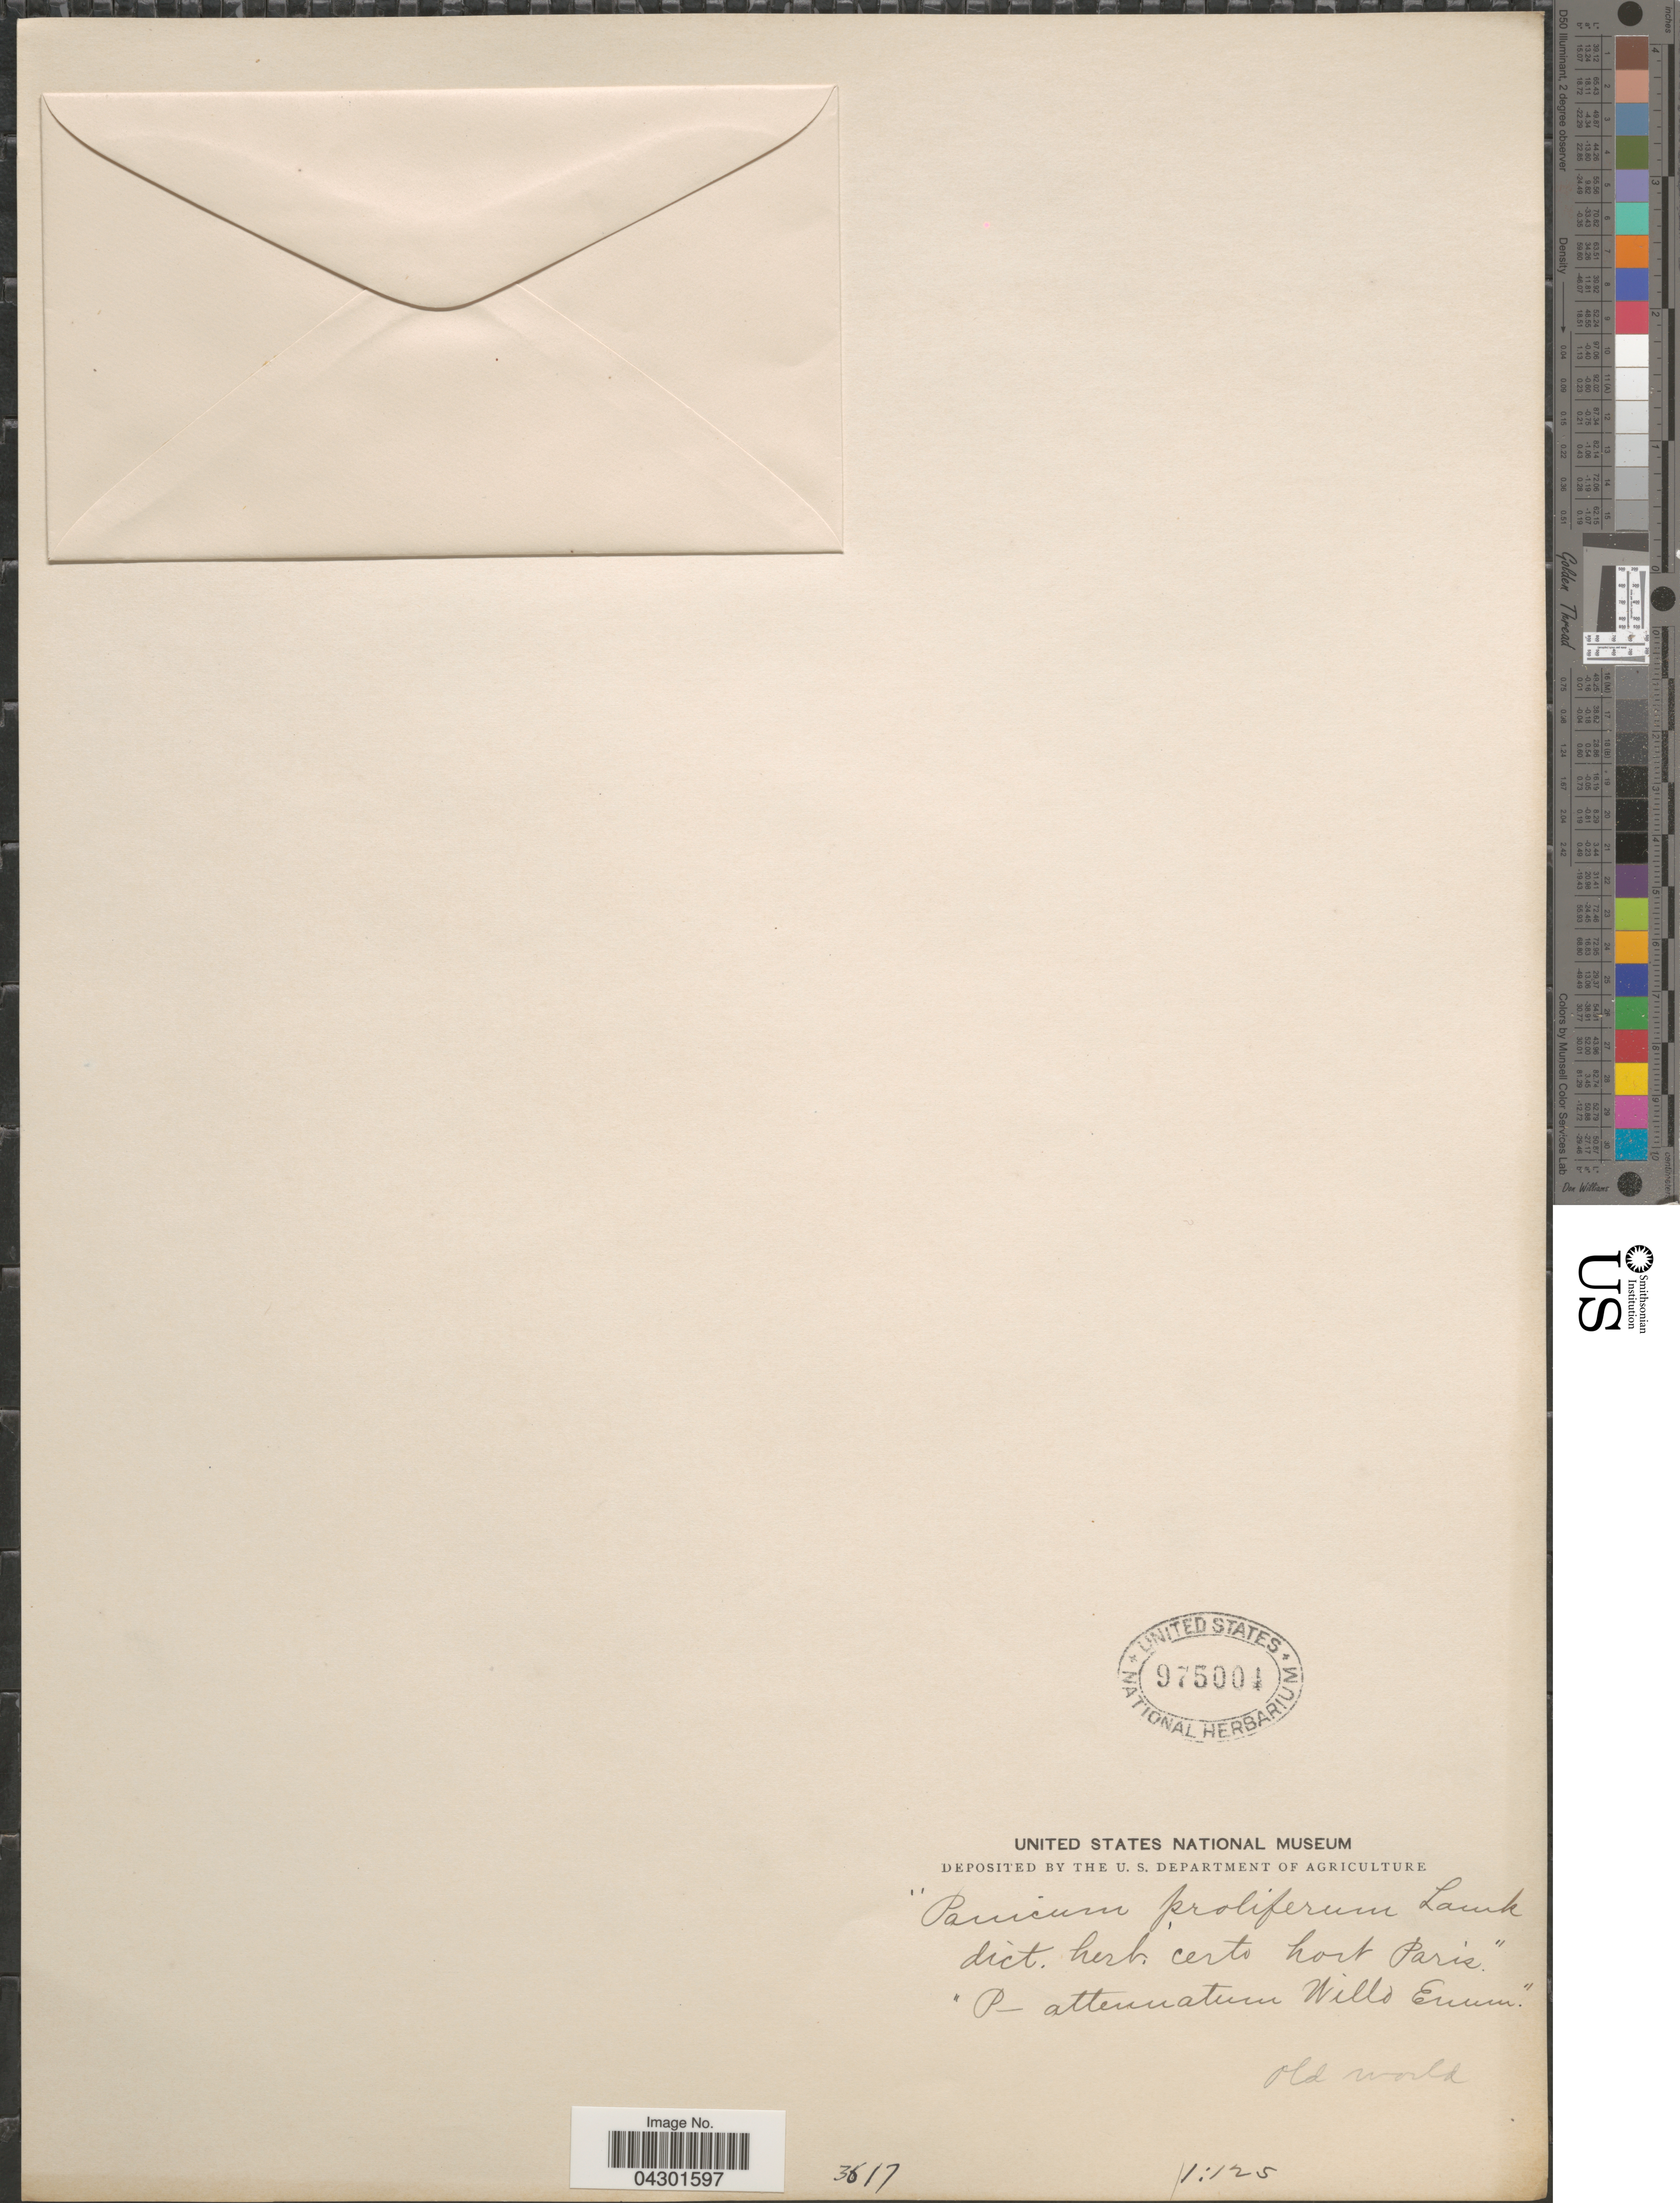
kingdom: Plantae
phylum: Tracheophyta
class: Liliopsida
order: Poales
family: Poaceae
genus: Panicum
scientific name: Panicum dichotomiflorum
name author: Michx.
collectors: Ex herb. Certo Hort. Paris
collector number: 3617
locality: Old world [unsure placement]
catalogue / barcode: US 975001